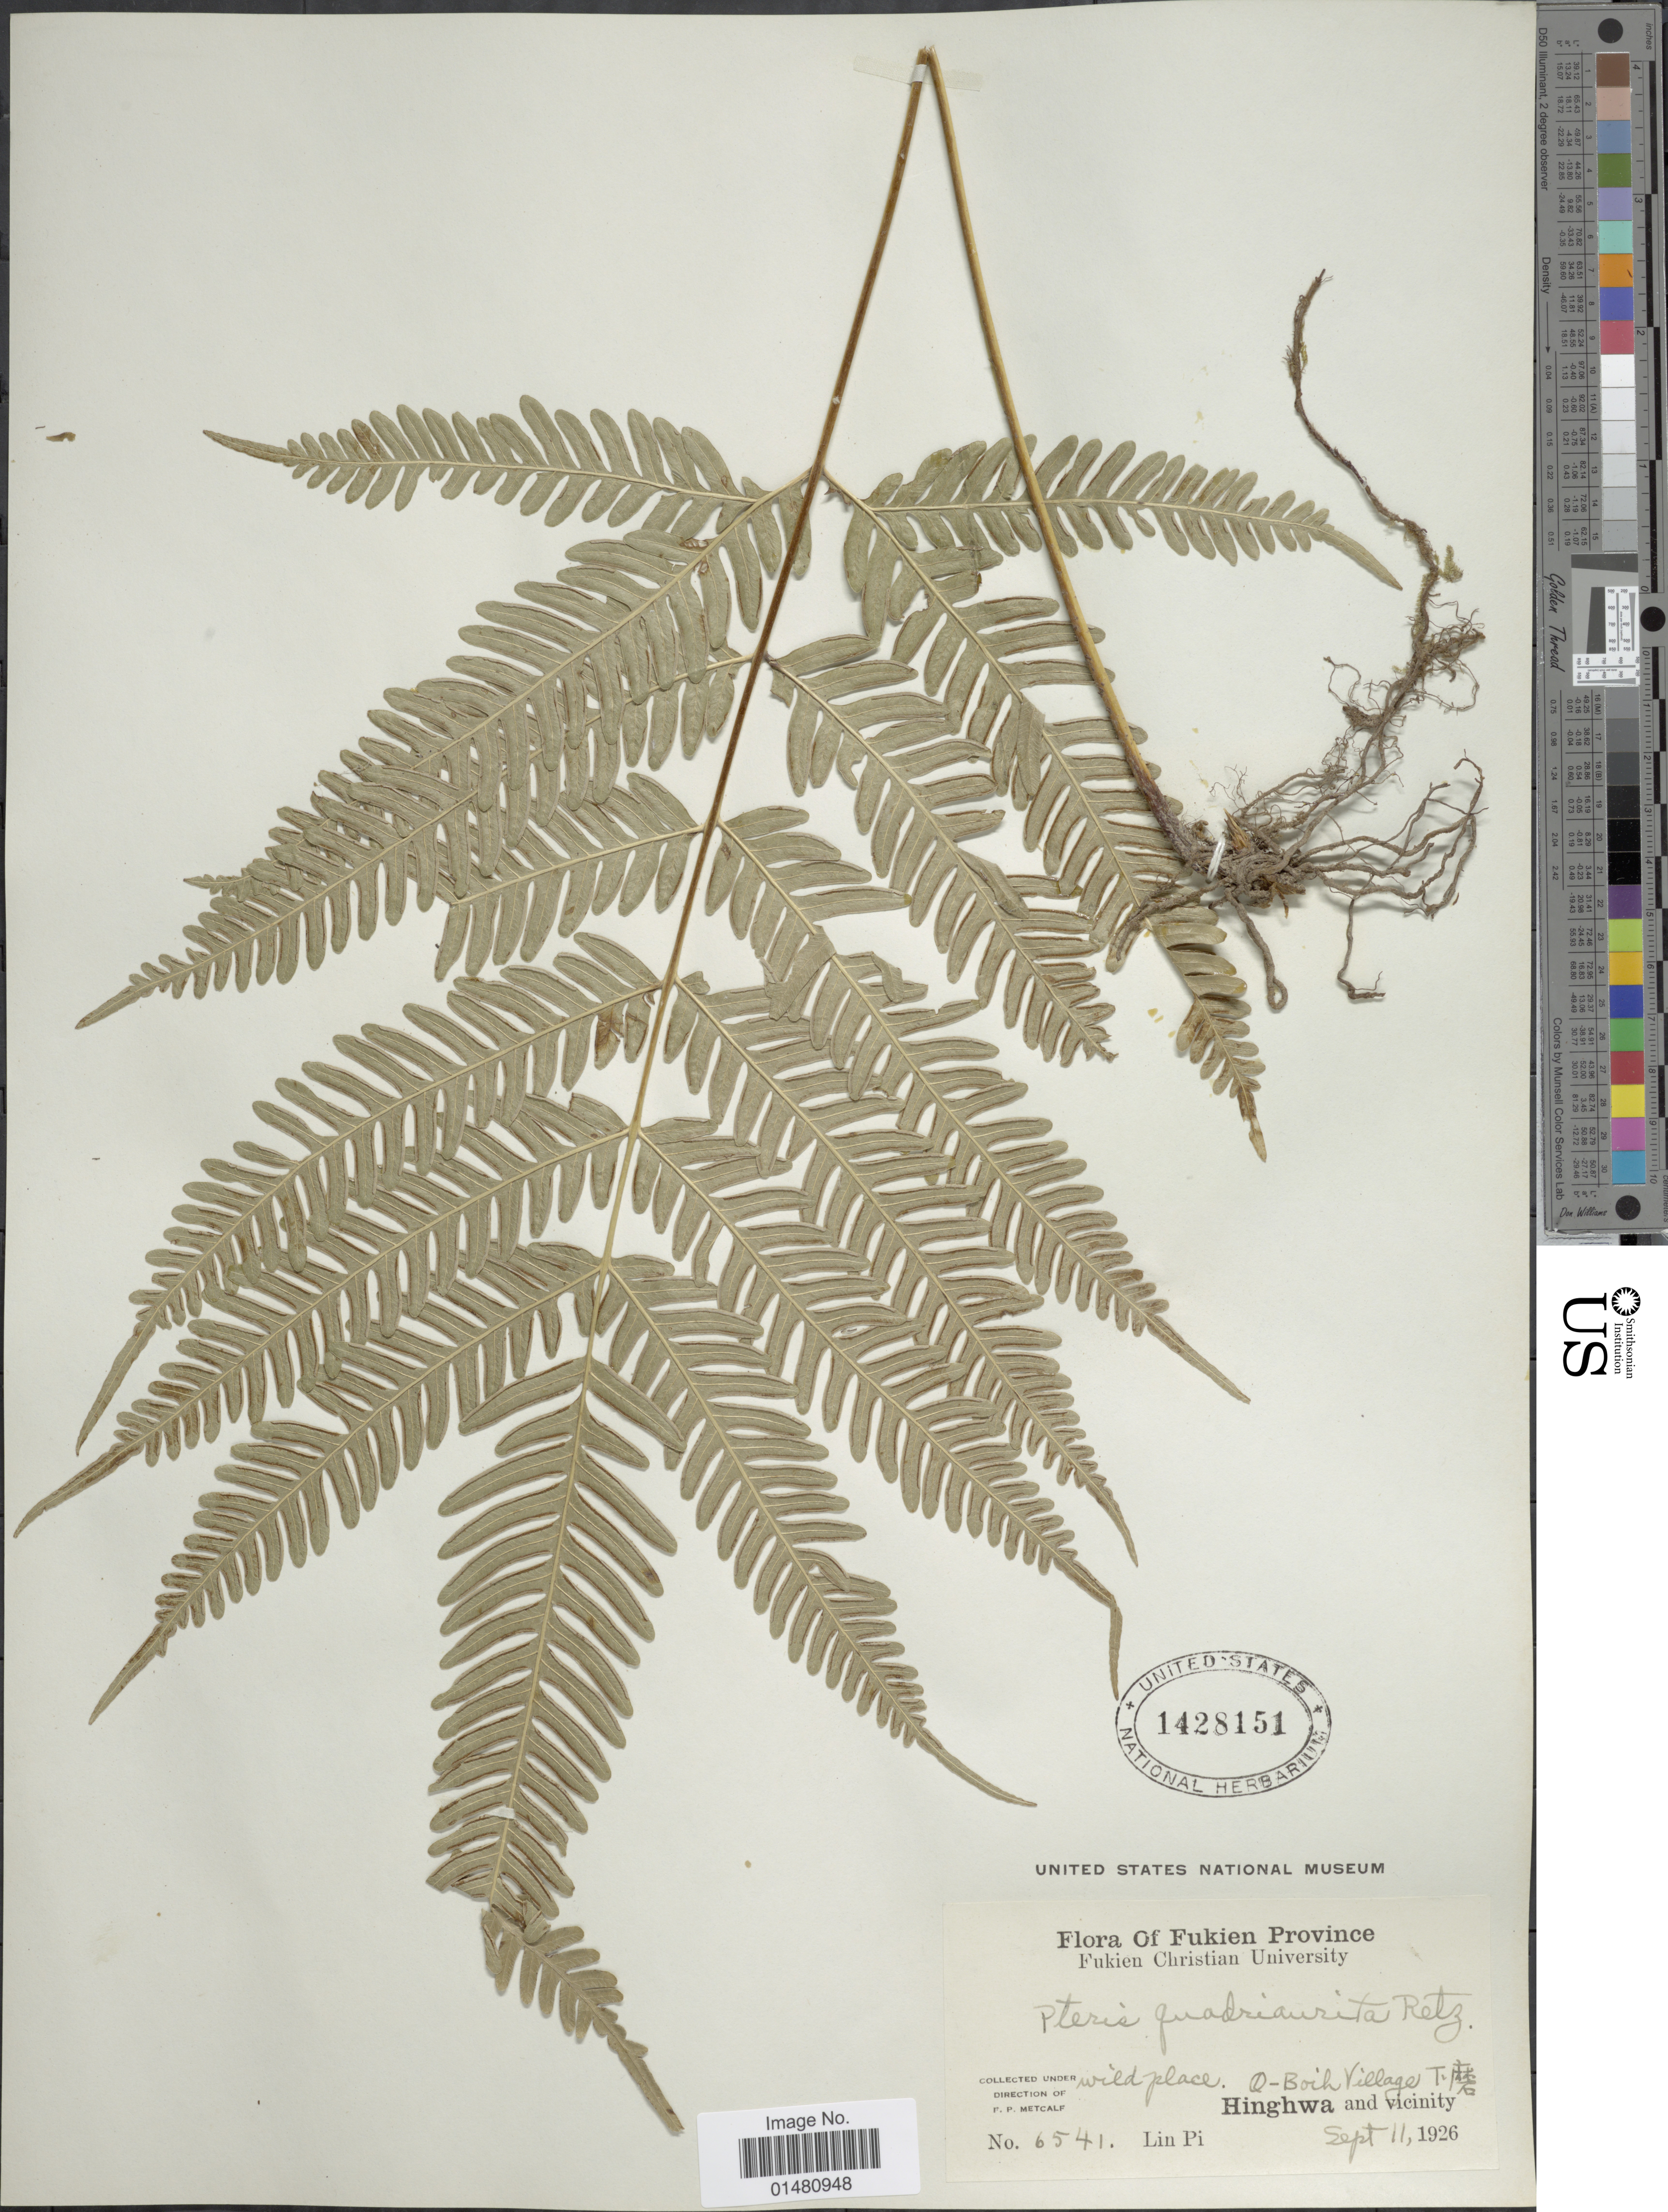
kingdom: Plantae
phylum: Tracheophyta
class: Polypodiopsida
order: Polypodiales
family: Pteridaceae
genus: Pteris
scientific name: Pteris quadriaurita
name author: Retz.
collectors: F. Metcalf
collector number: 6541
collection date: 1926-09-11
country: China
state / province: Fujian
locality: Fukien Province, O-Bois Village T X, Hinghwa and vicinity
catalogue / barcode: US 1428151